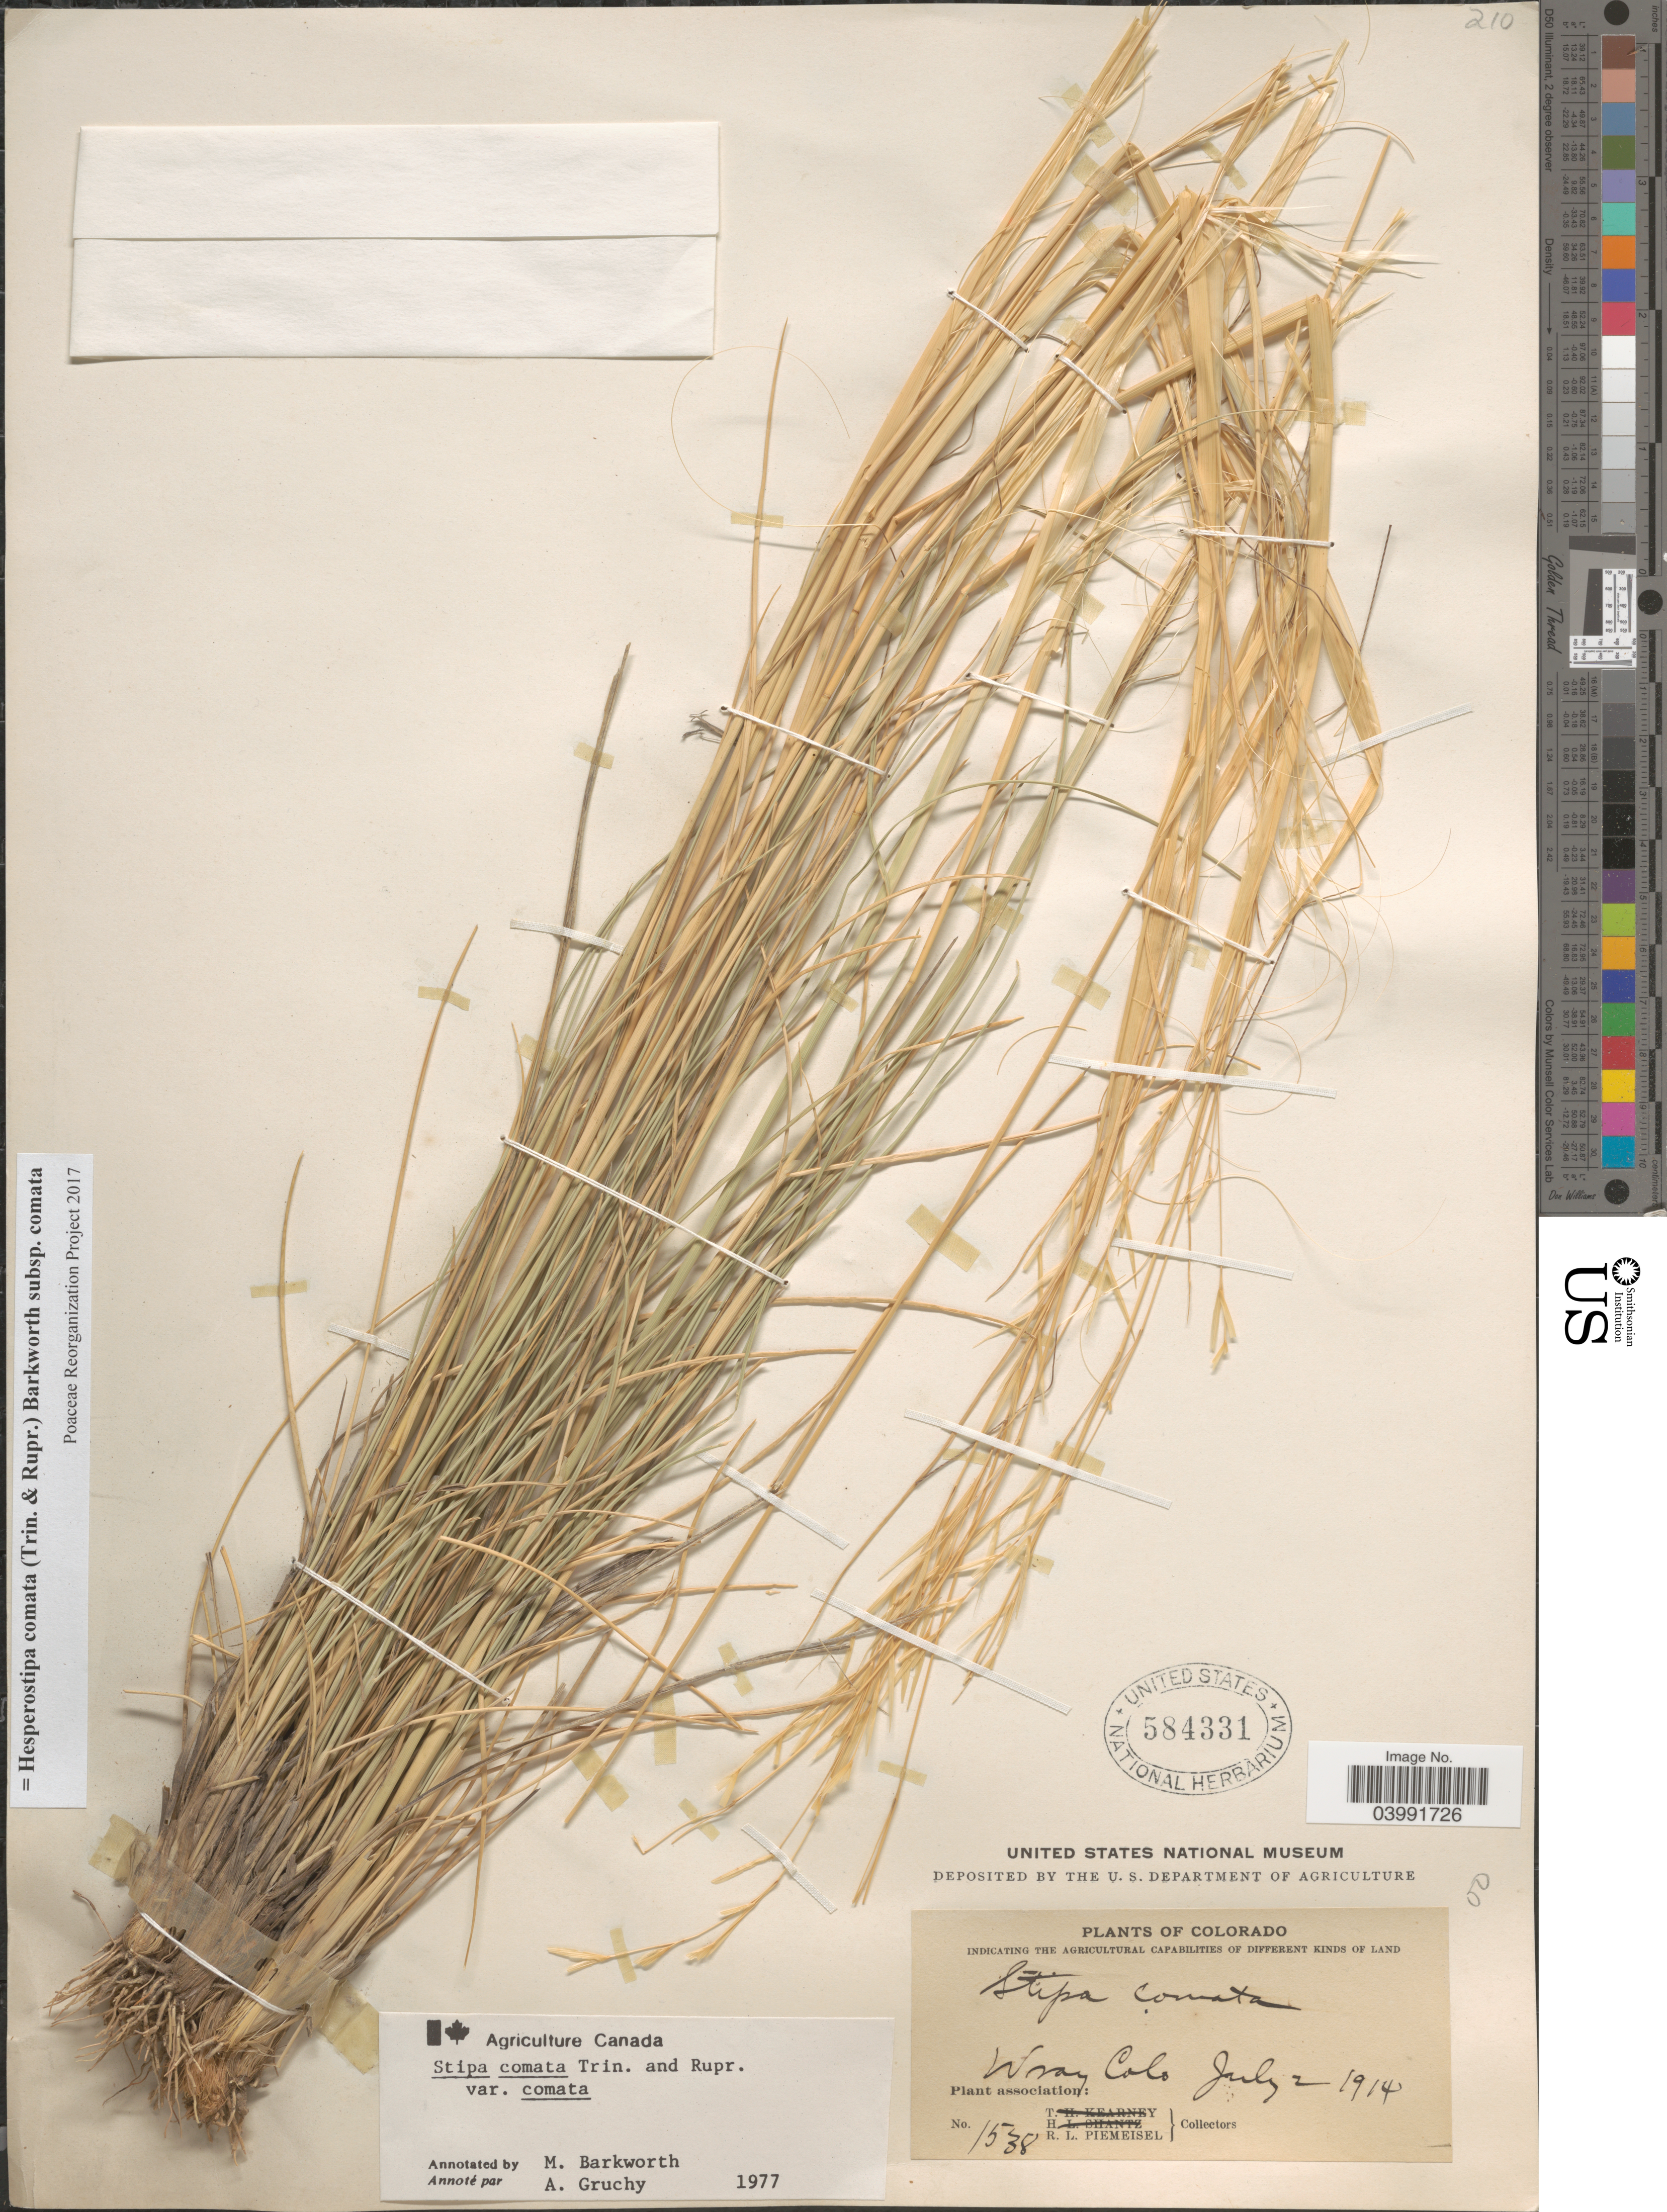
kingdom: Plantae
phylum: Tracheophyta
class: Liliopsida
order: Poales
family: Poaceae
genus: Hesperostipa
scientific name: Hesperostipa comata subsp. comata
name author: (Trin. & Rupr.) Barkworth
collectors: R. L. Piemeisel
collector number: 1538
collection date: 1914-07-02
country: United States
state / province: Colorado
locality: Wray Colo.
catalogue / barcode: US 584331